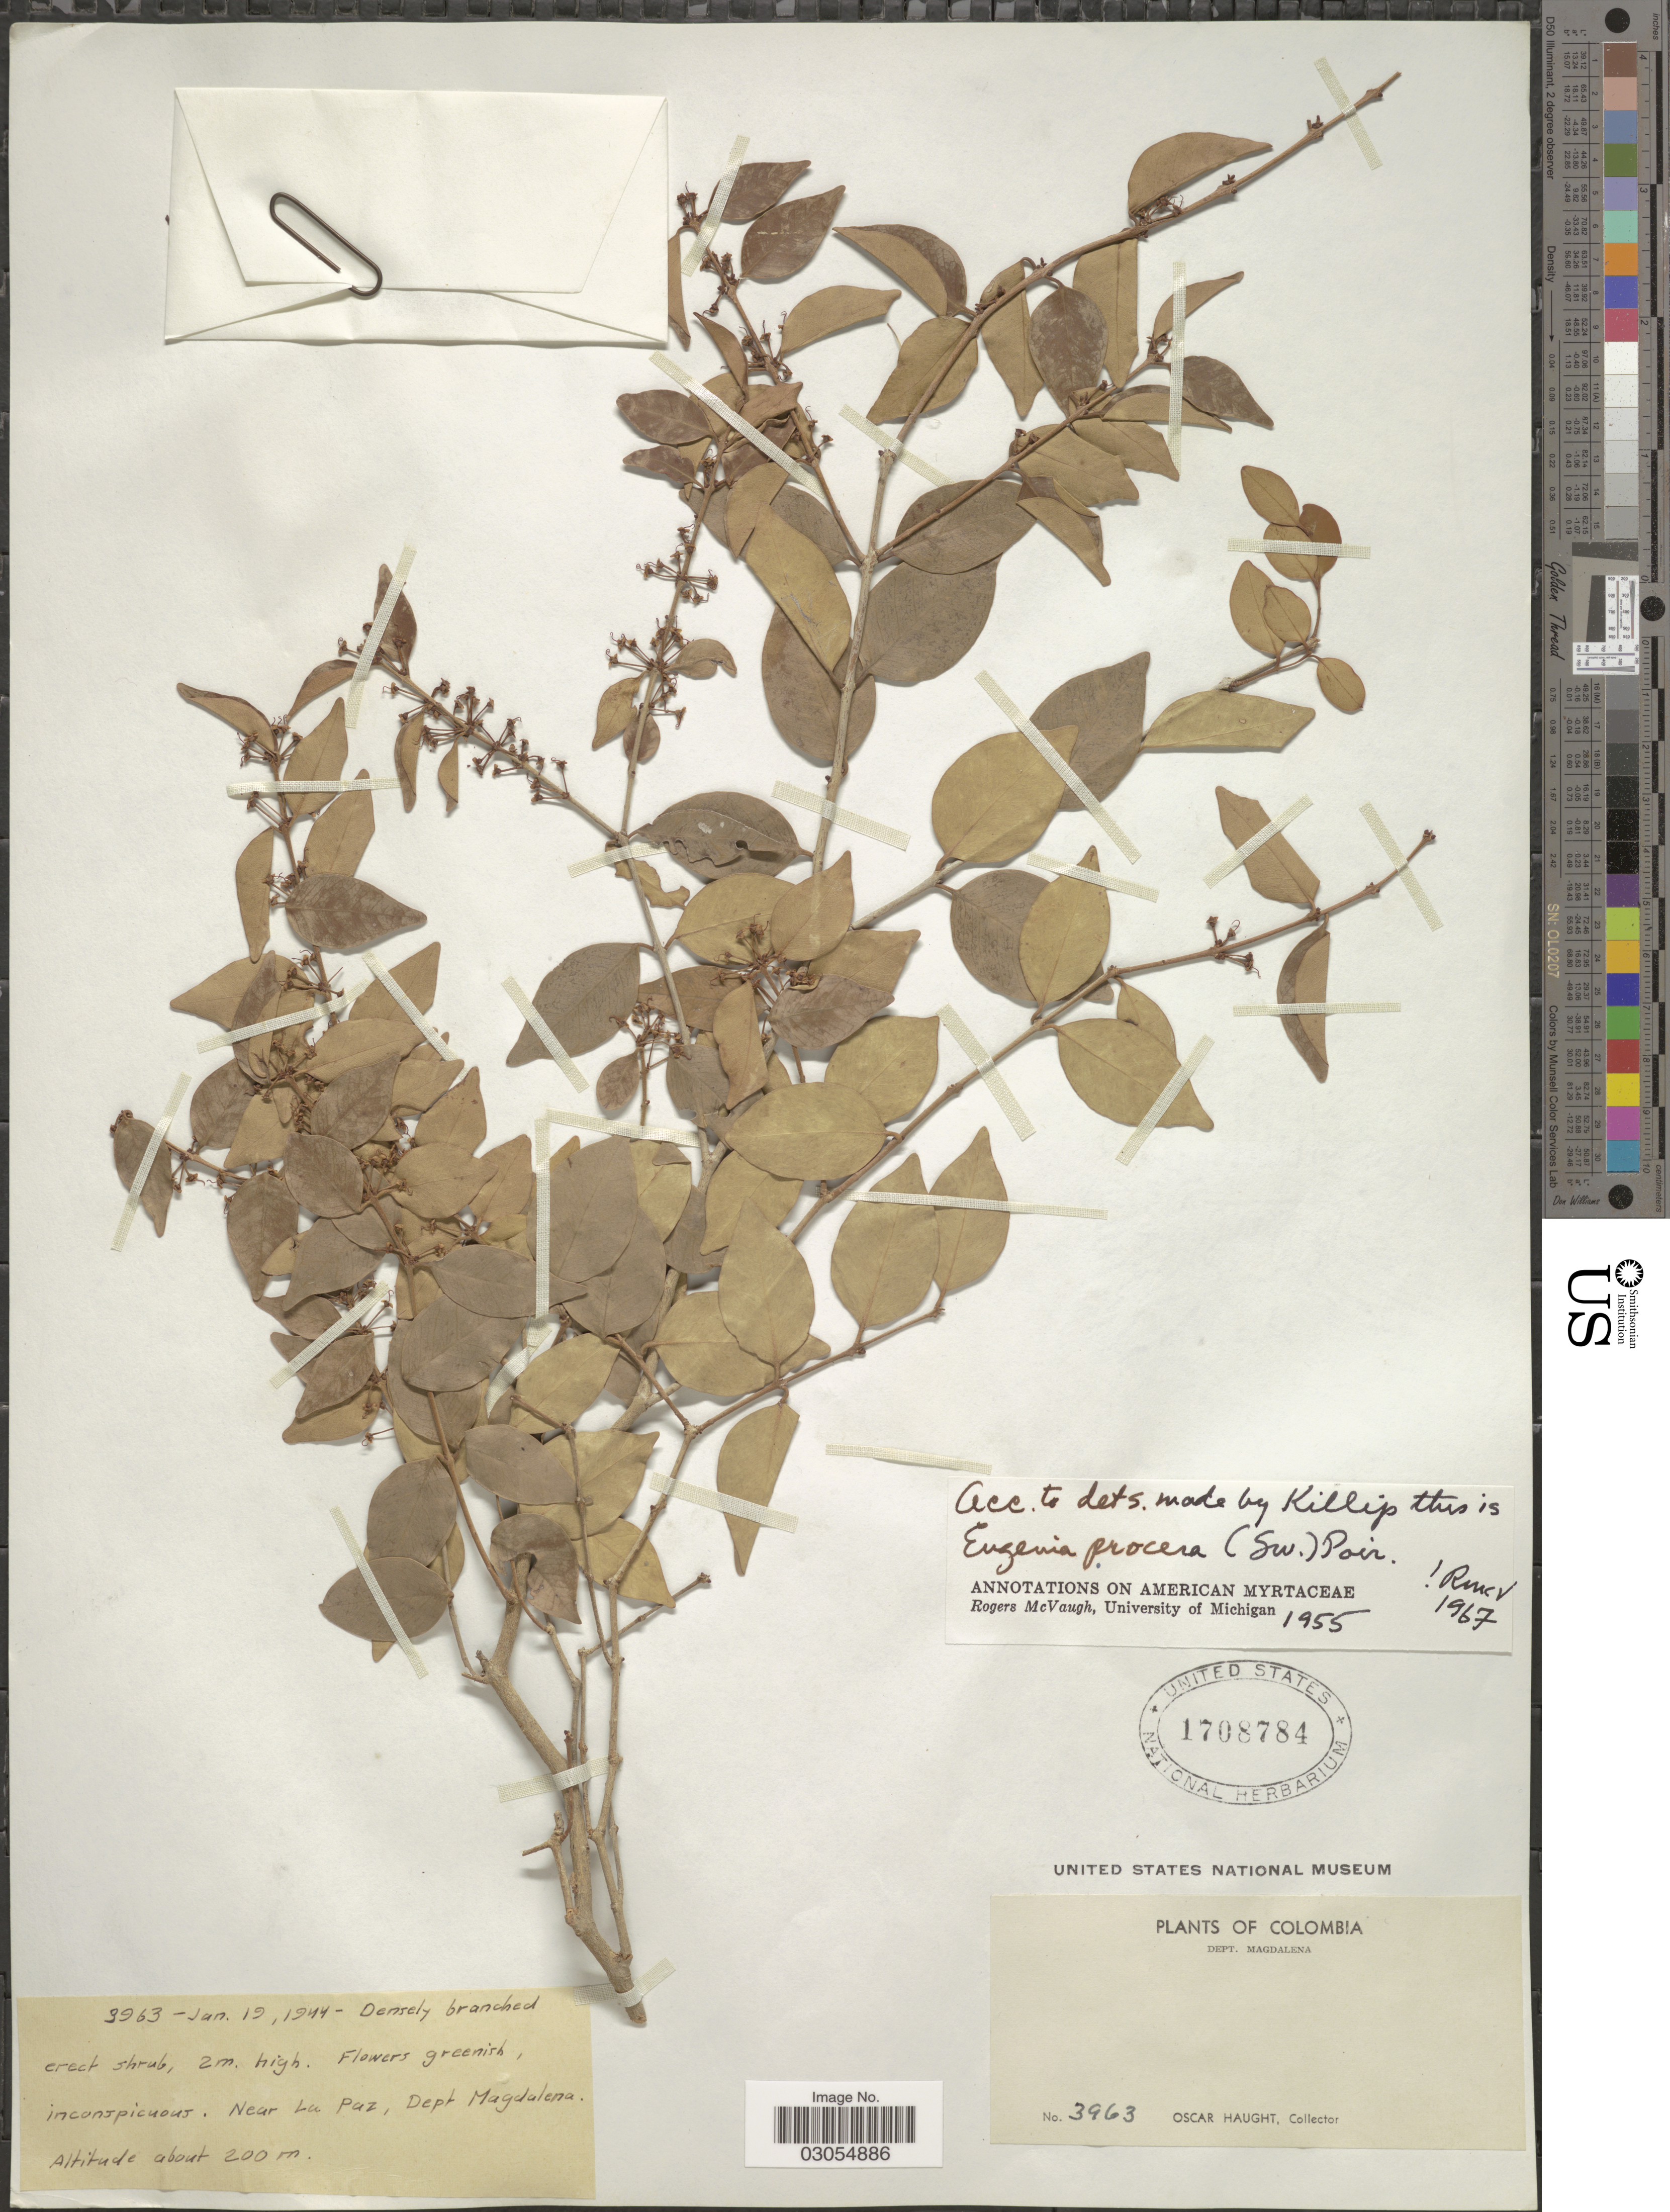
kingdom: Plantae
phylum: Tracheophyta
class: Magnoliopsida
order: Myrtales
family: Myrtaceae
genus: Eugenia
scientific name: Eugenia procera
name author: (Sw.) Poir.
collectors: O. Haught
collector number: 3963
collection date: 1944-01-19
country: Colombia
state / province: Magdalena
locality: Dept. Magdalena. Near La Paz.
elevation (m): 200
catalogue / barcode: US 1708784